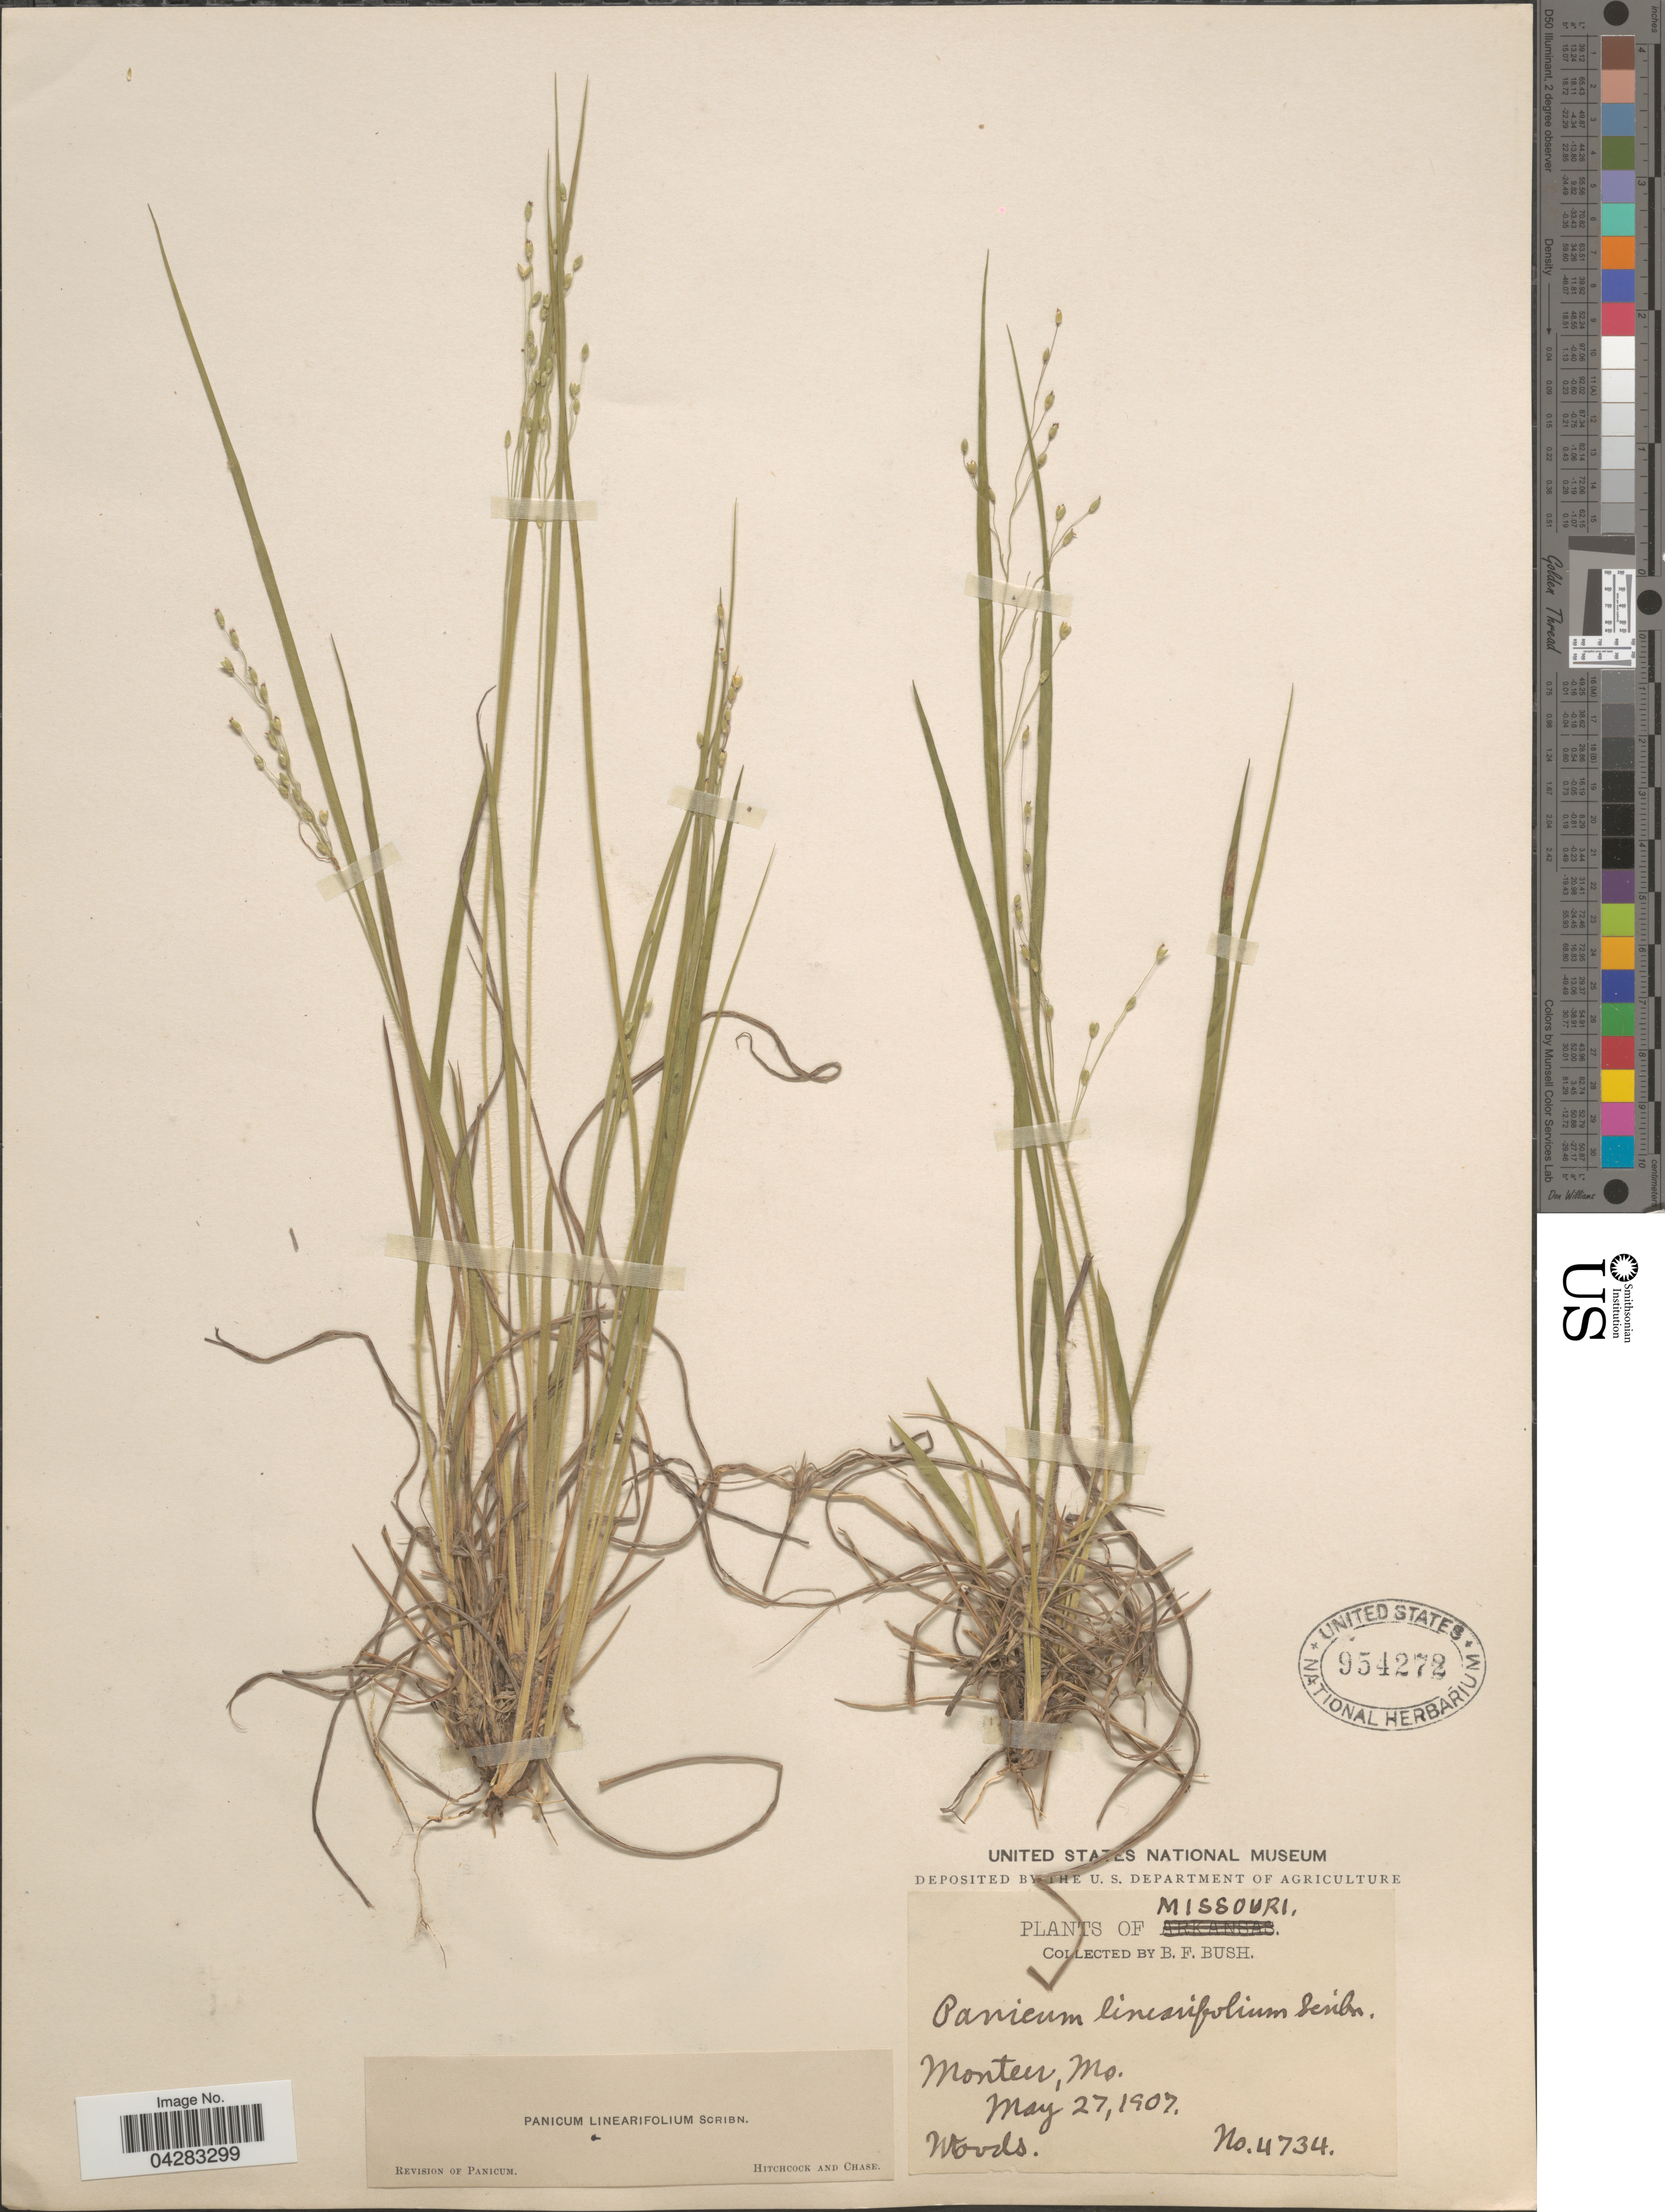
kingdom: Plantae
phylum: Tracheophyta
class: Liliopsida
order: Poales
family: Poaceae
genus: Dichanthelium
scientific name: Dichanthelium linearifolium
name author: (Scribn.) Gould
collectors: B. F. Bush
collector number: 4734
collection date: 1907-05-27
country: United States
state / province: Missouri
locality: Monteer.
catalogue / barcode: US 954272